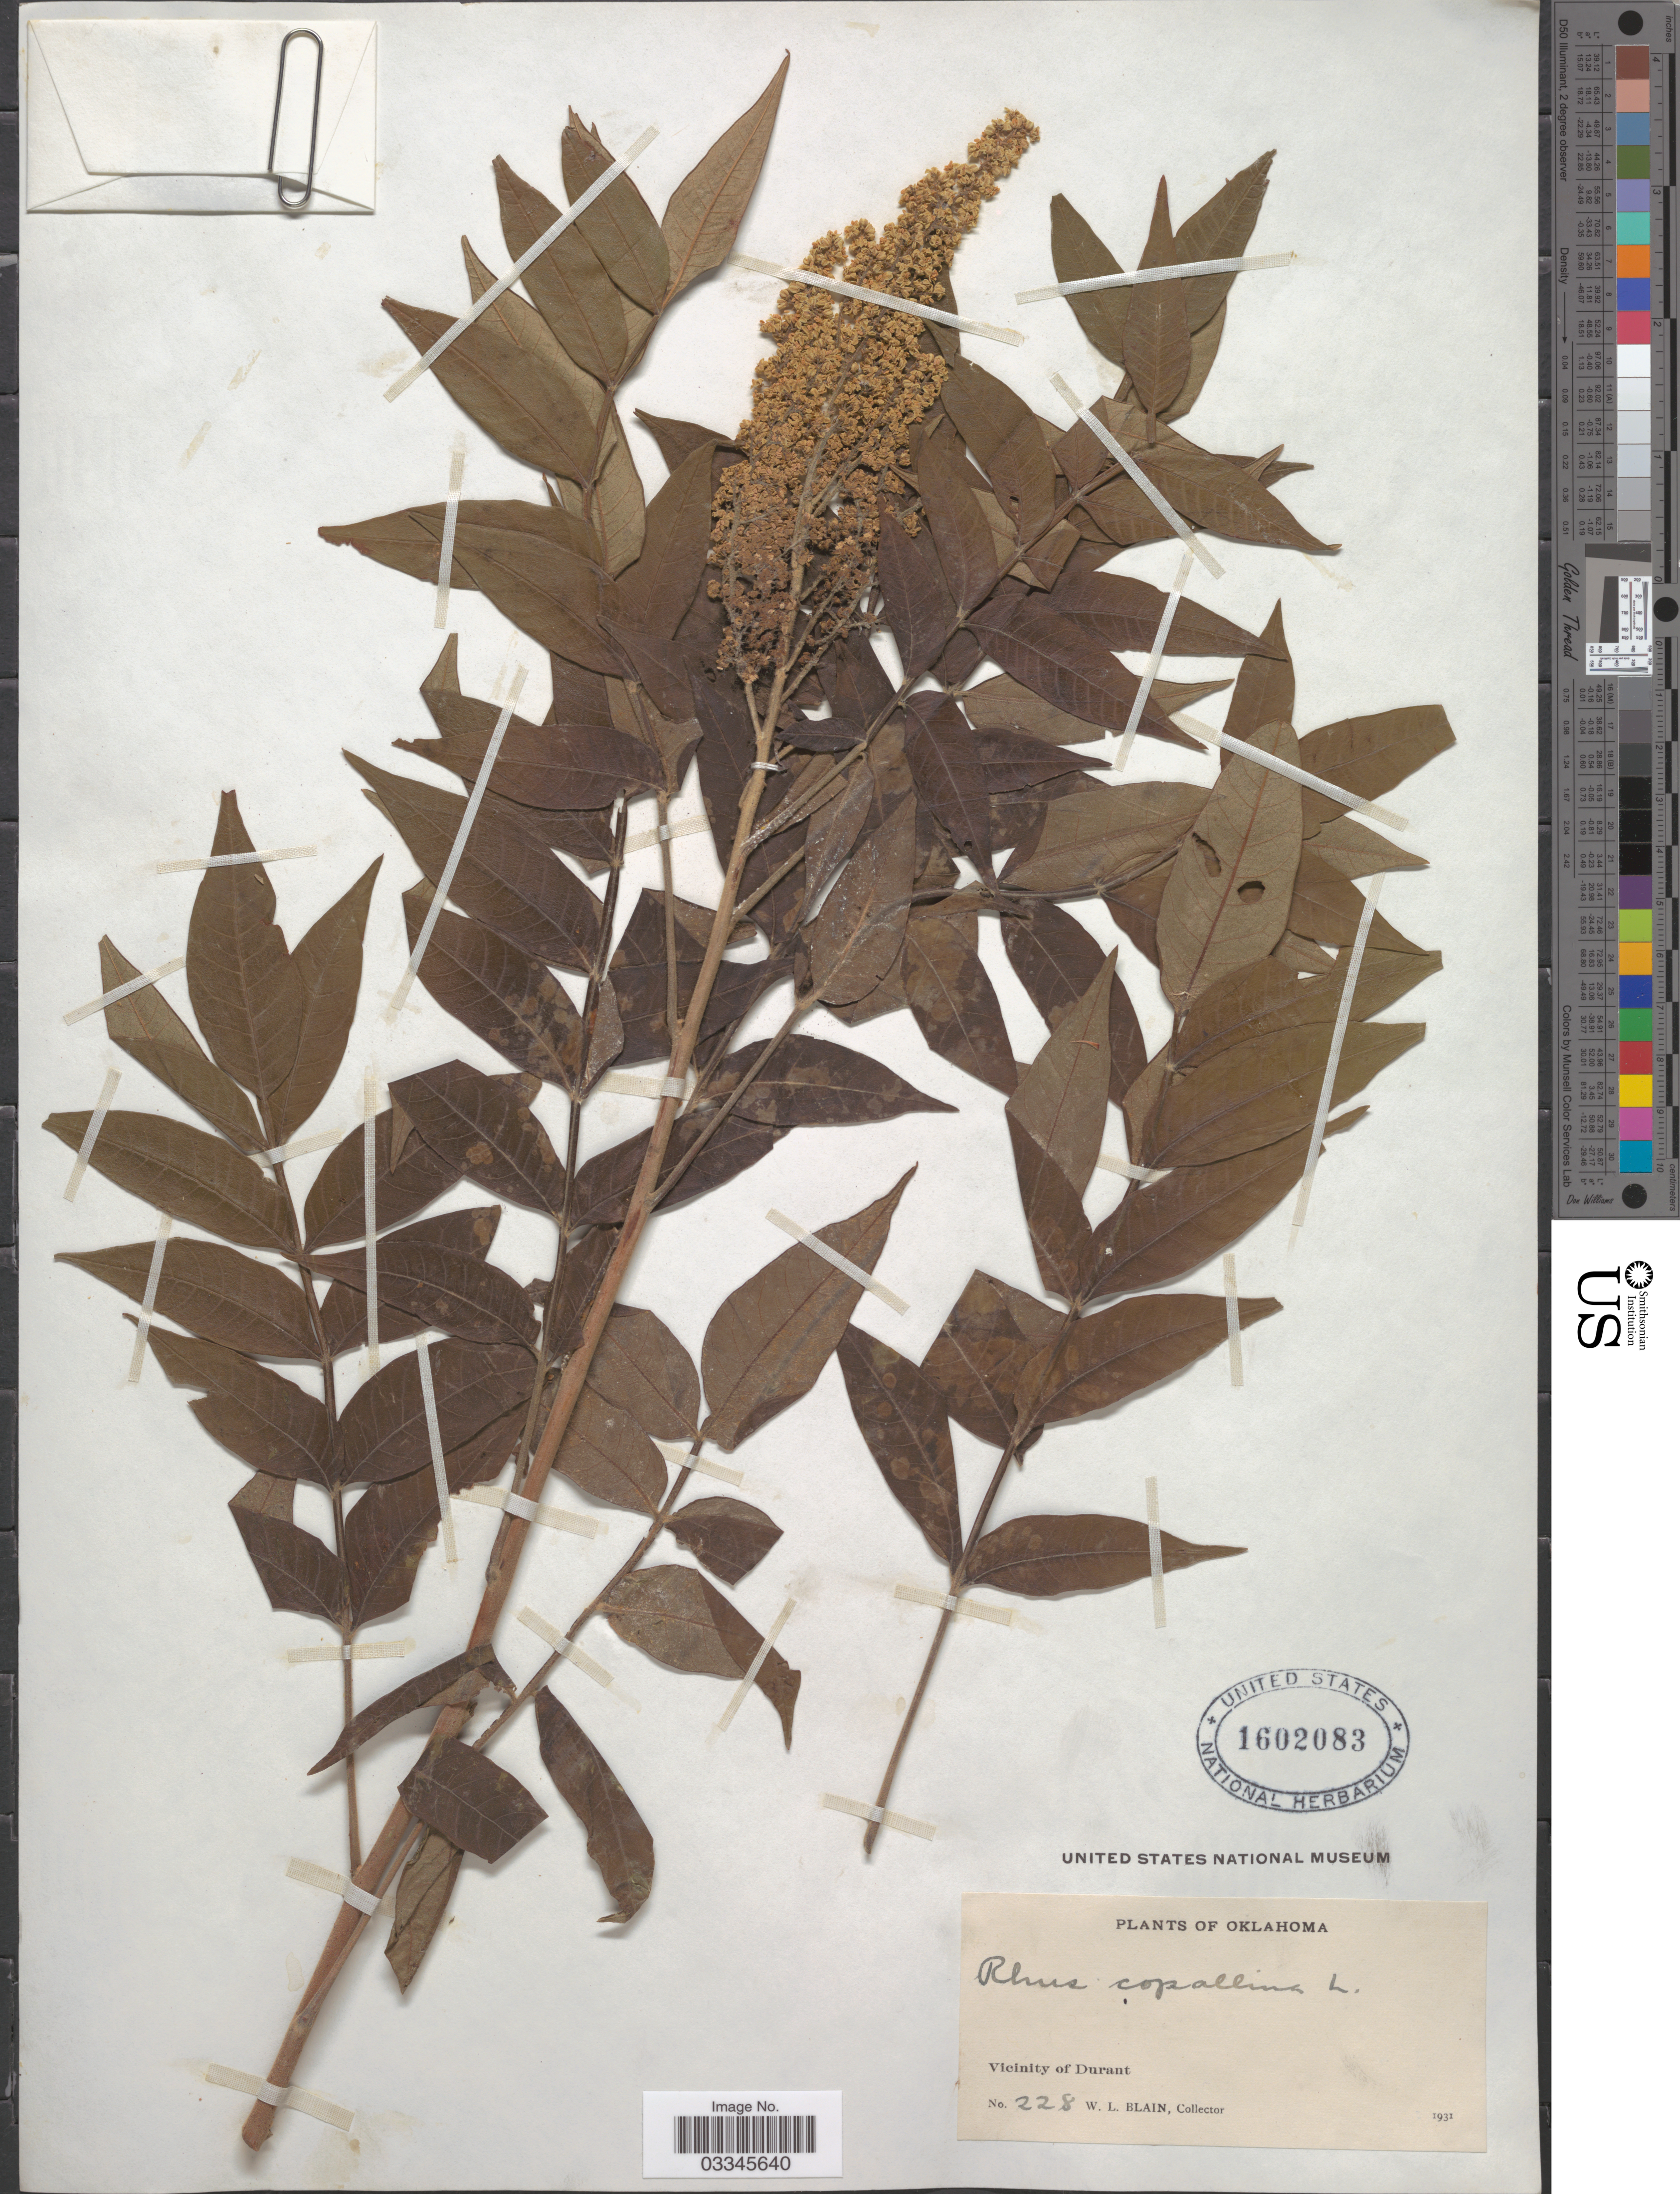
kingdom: Plantae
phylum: Tracheophyta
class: Magnoliopsida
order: Sapindales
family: Anacardiaceae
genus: Rhus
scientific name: Rhus copallinum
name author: L.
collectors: W. Blain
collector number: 228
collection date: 1931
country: United States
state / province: Oklahoma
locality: Vicinity of Durant.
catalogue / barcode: US 1602083